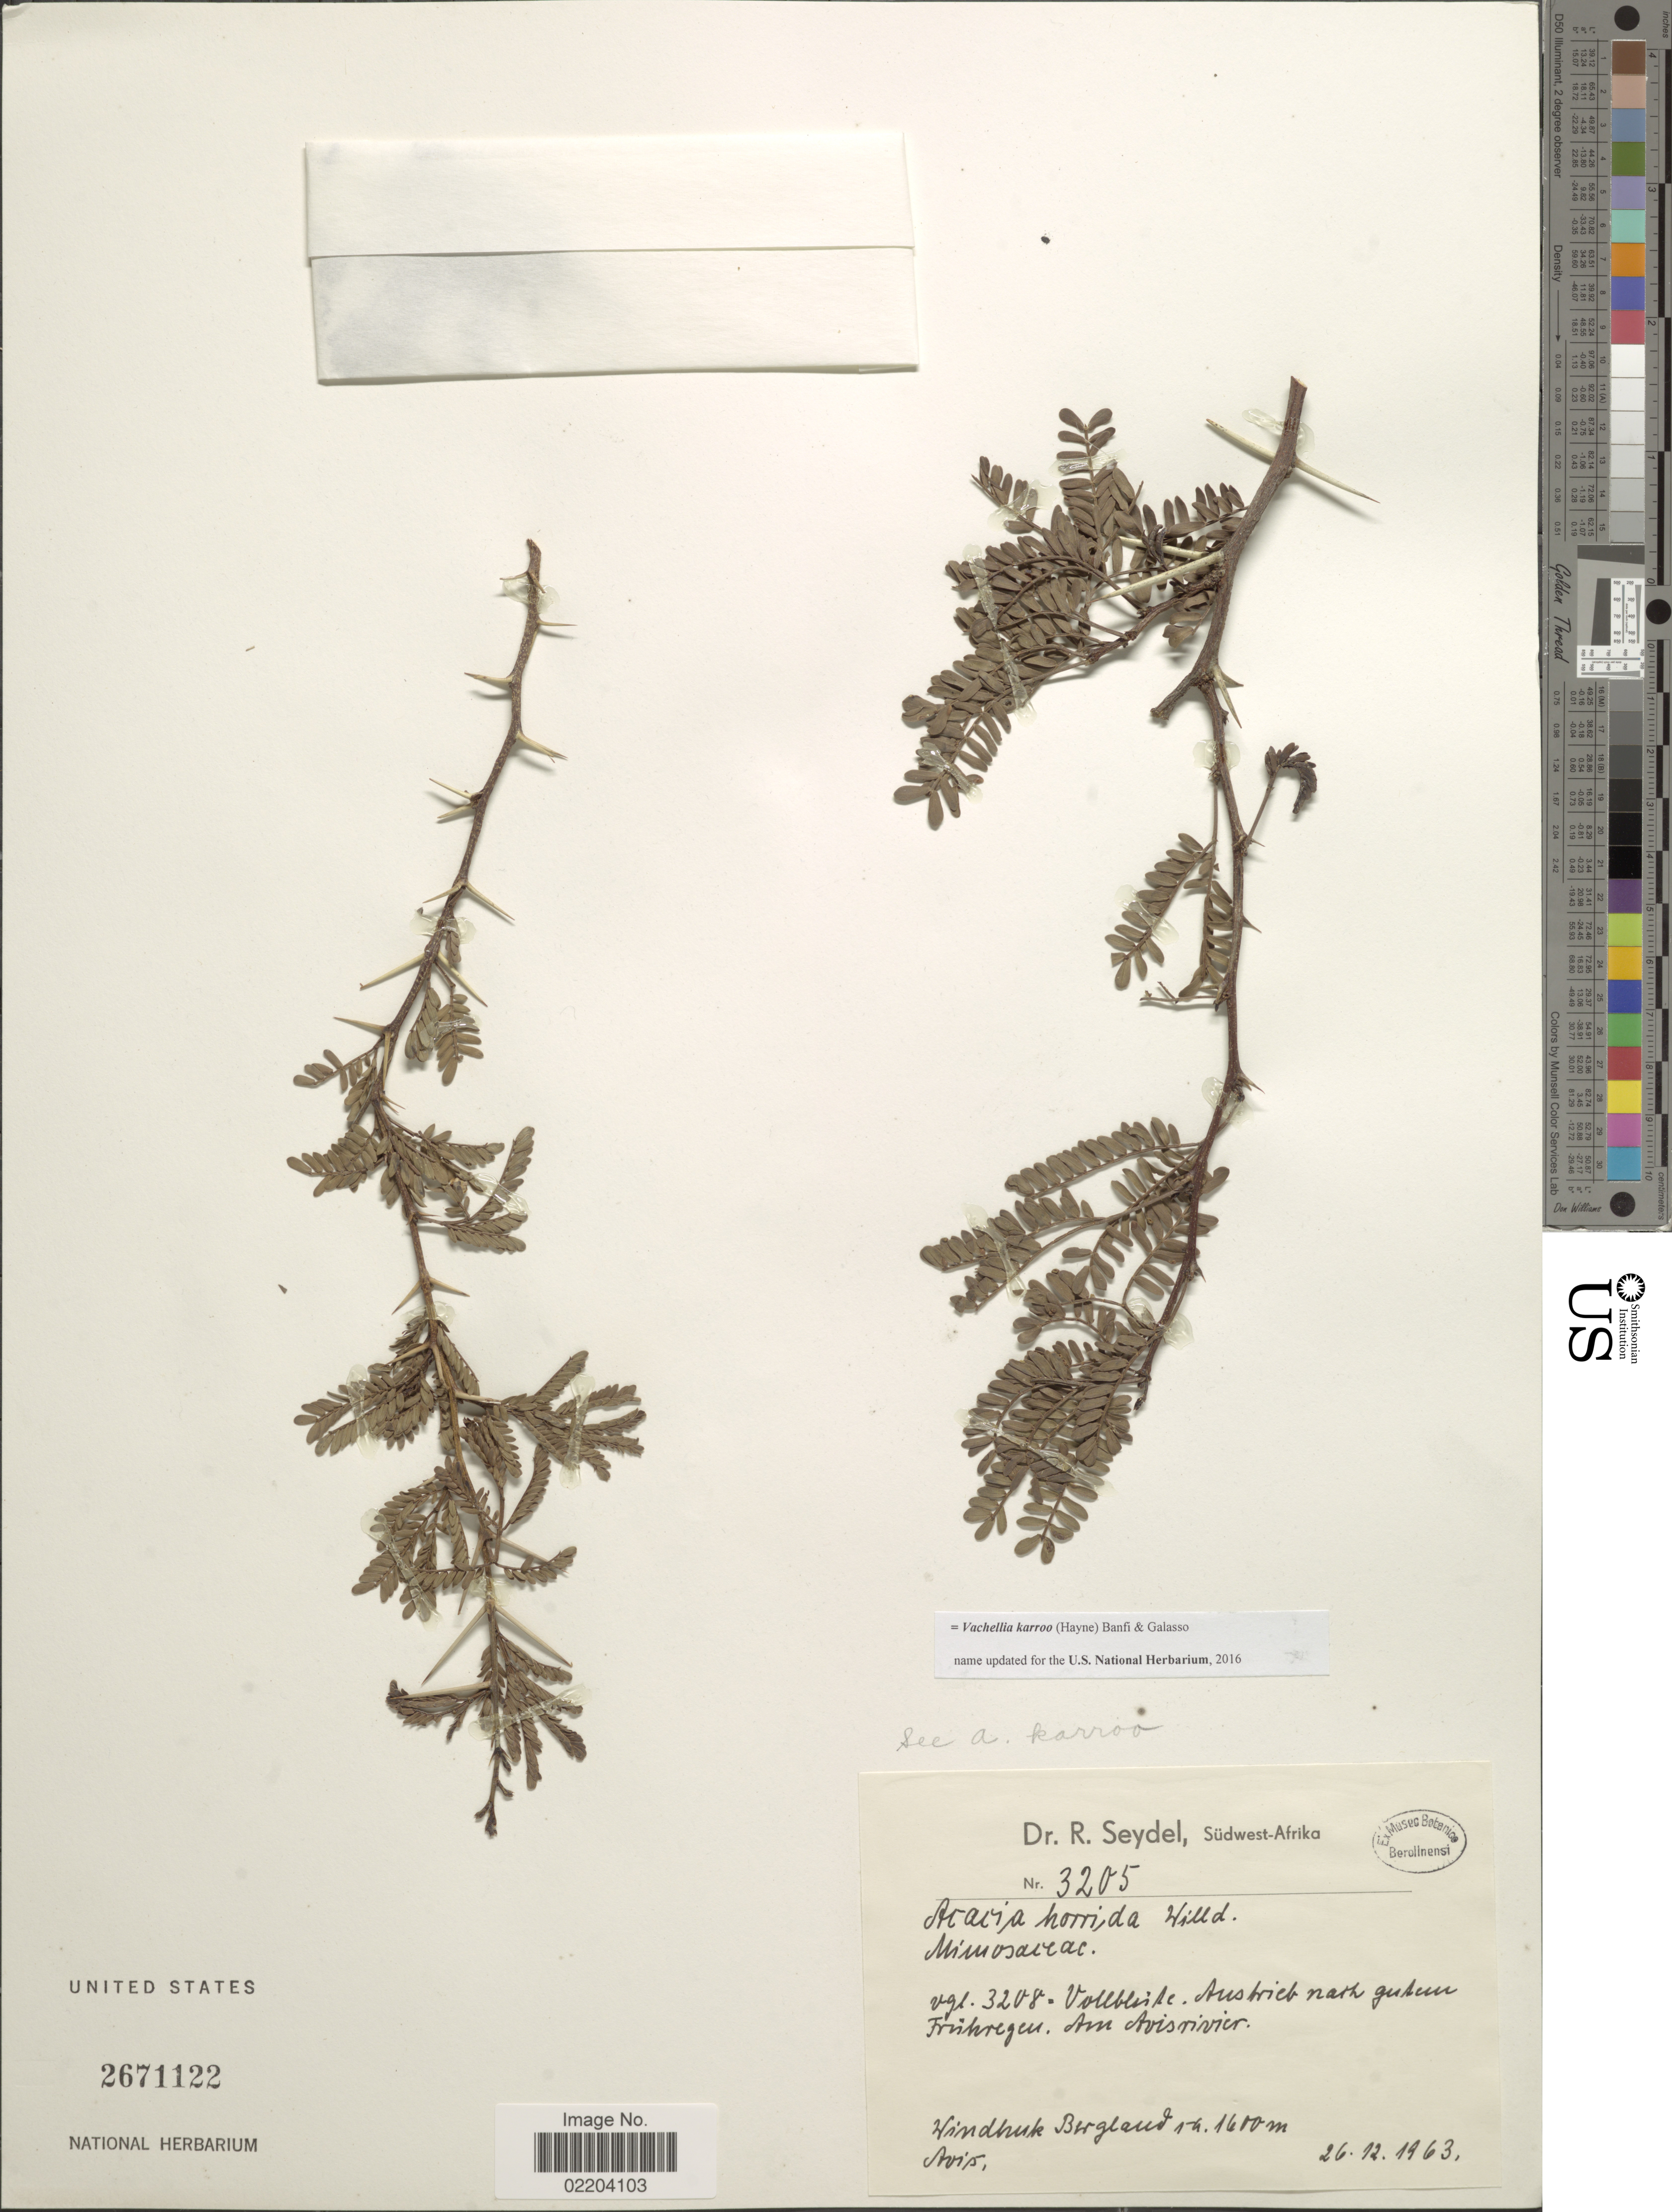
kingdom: Plantae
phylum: Tracheophyta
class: Magnoliopsida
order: Fabales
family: Fabaceae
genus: Vachellia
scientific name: Vachellia karroo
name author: (Hayne) Banfi & Galasso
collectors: R. Seydel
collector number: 3205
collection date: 1963-12-26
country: Namibia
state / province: Khomas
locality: Vollblüte - Austrieb nash guteun Frühregeu. Am Avisrivier [full bloom- shoots after good early rain. At the Avis river?] Windhuk [Windhoek], Bergland, Avis.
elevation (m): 1600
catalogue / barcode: US 2671122